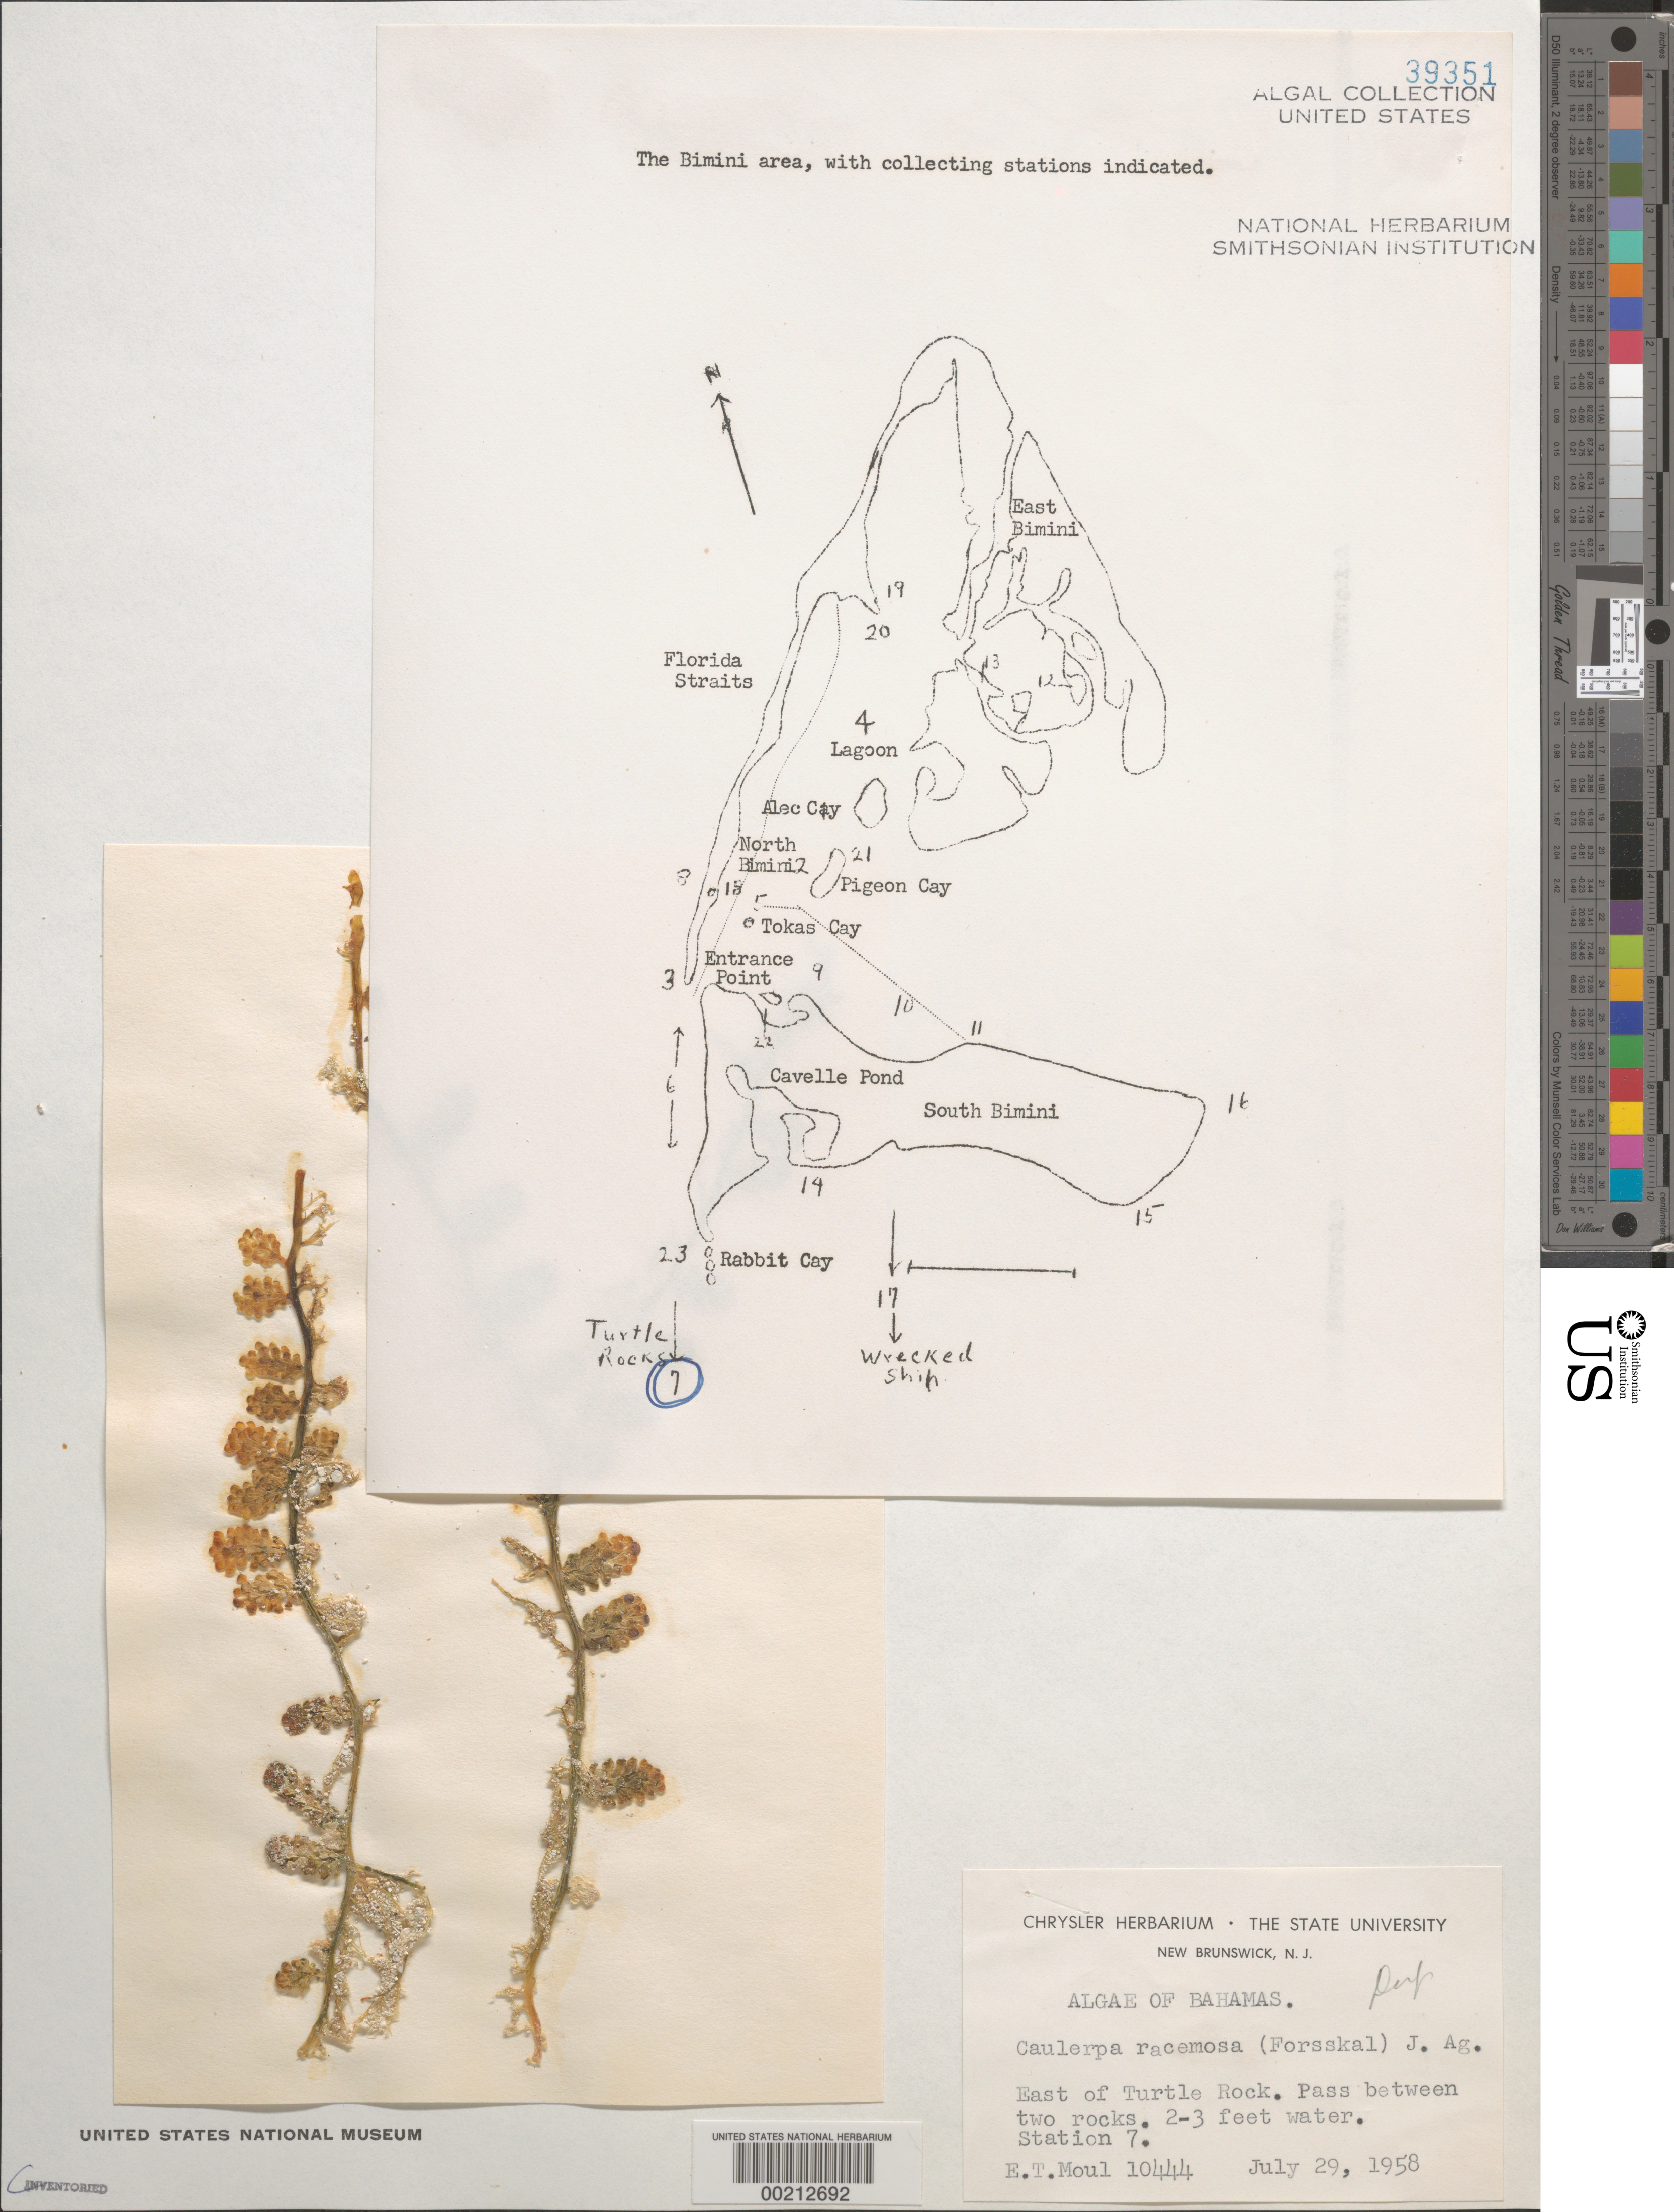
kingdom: Plantae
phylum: Chlorophyta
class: Ulvophyceae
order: Bryopsidales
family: Caulerpaceae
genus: Caulerpa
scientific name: Caulerpa racemosa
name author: (Forssk.) J. Agardh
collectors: E. T. Moul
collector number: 10444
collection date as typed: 29 Jul 1958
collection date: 1958-07-29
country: Bahamas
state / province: Long Island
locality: Pass east of turtle rock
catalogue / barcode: US 39351